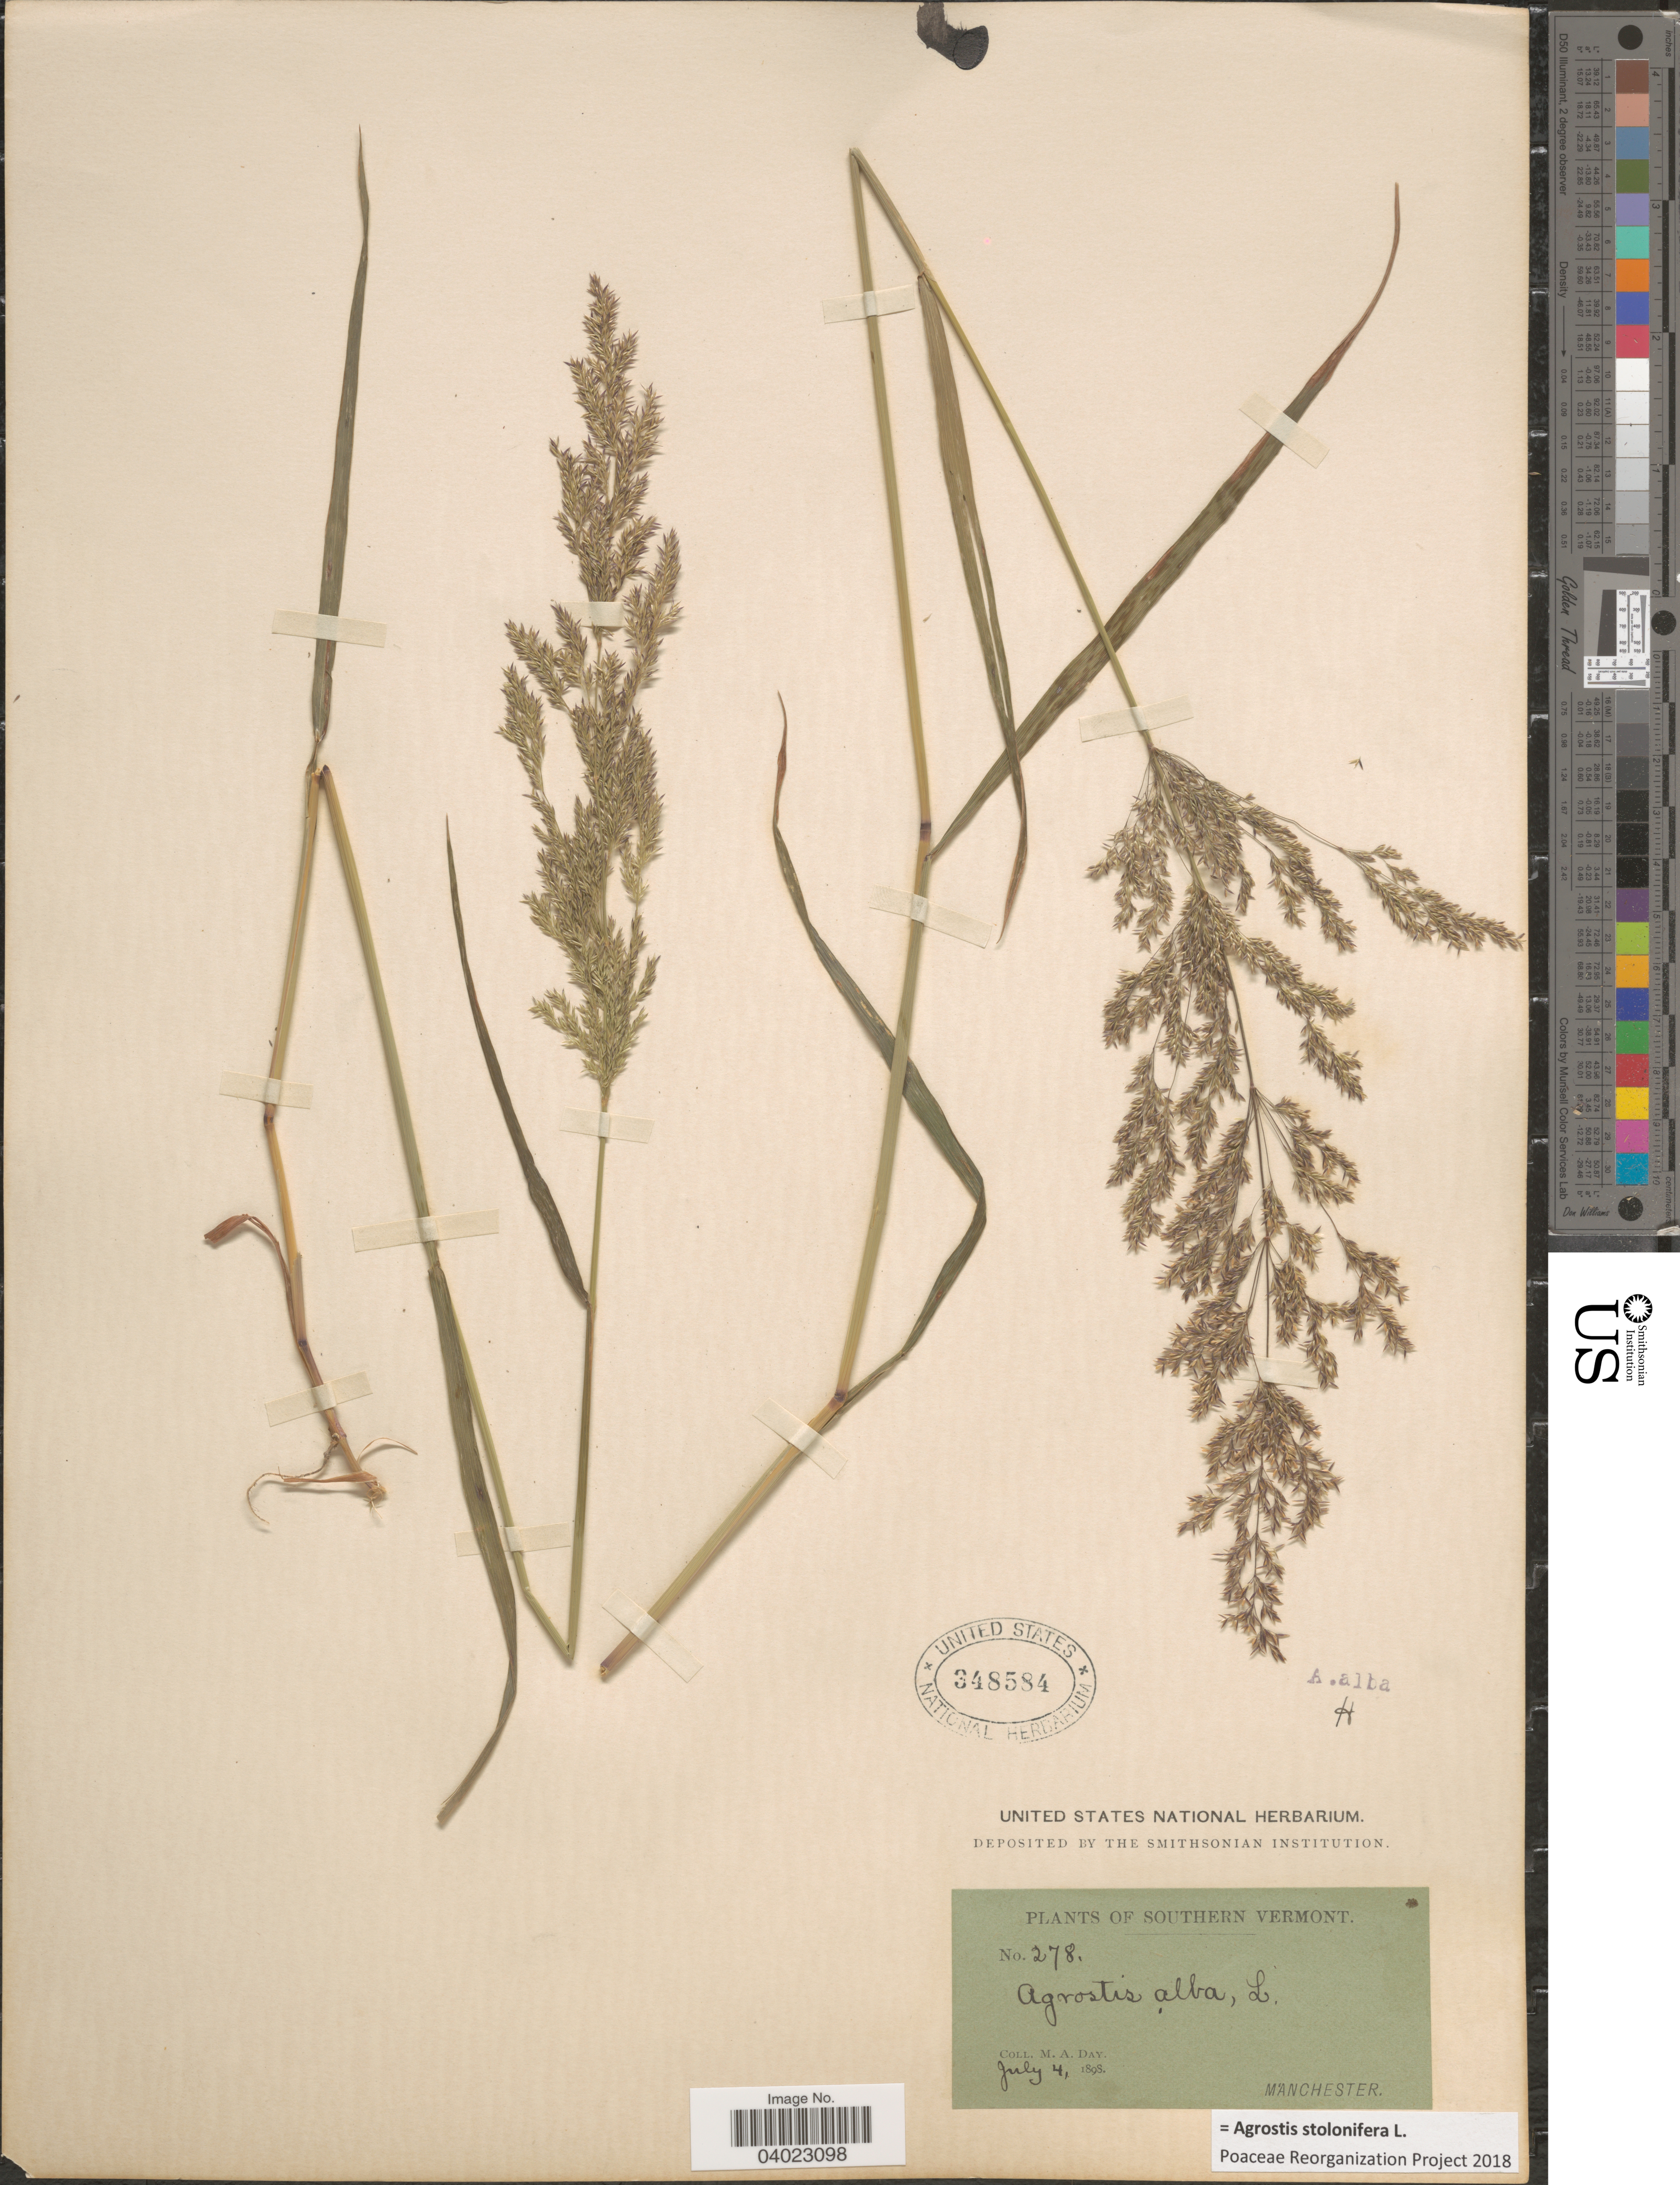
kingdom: Plantae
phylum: Tracheophyta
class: Liliopsida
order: Poales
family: Poaceae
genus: Agrostis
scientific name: Agrostis stolonifera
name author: L.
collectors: M. Day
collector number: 278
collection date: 1898-07-04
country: United States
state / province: Vermont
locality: Southern Vermont. Manchester.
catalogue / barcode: US 348584